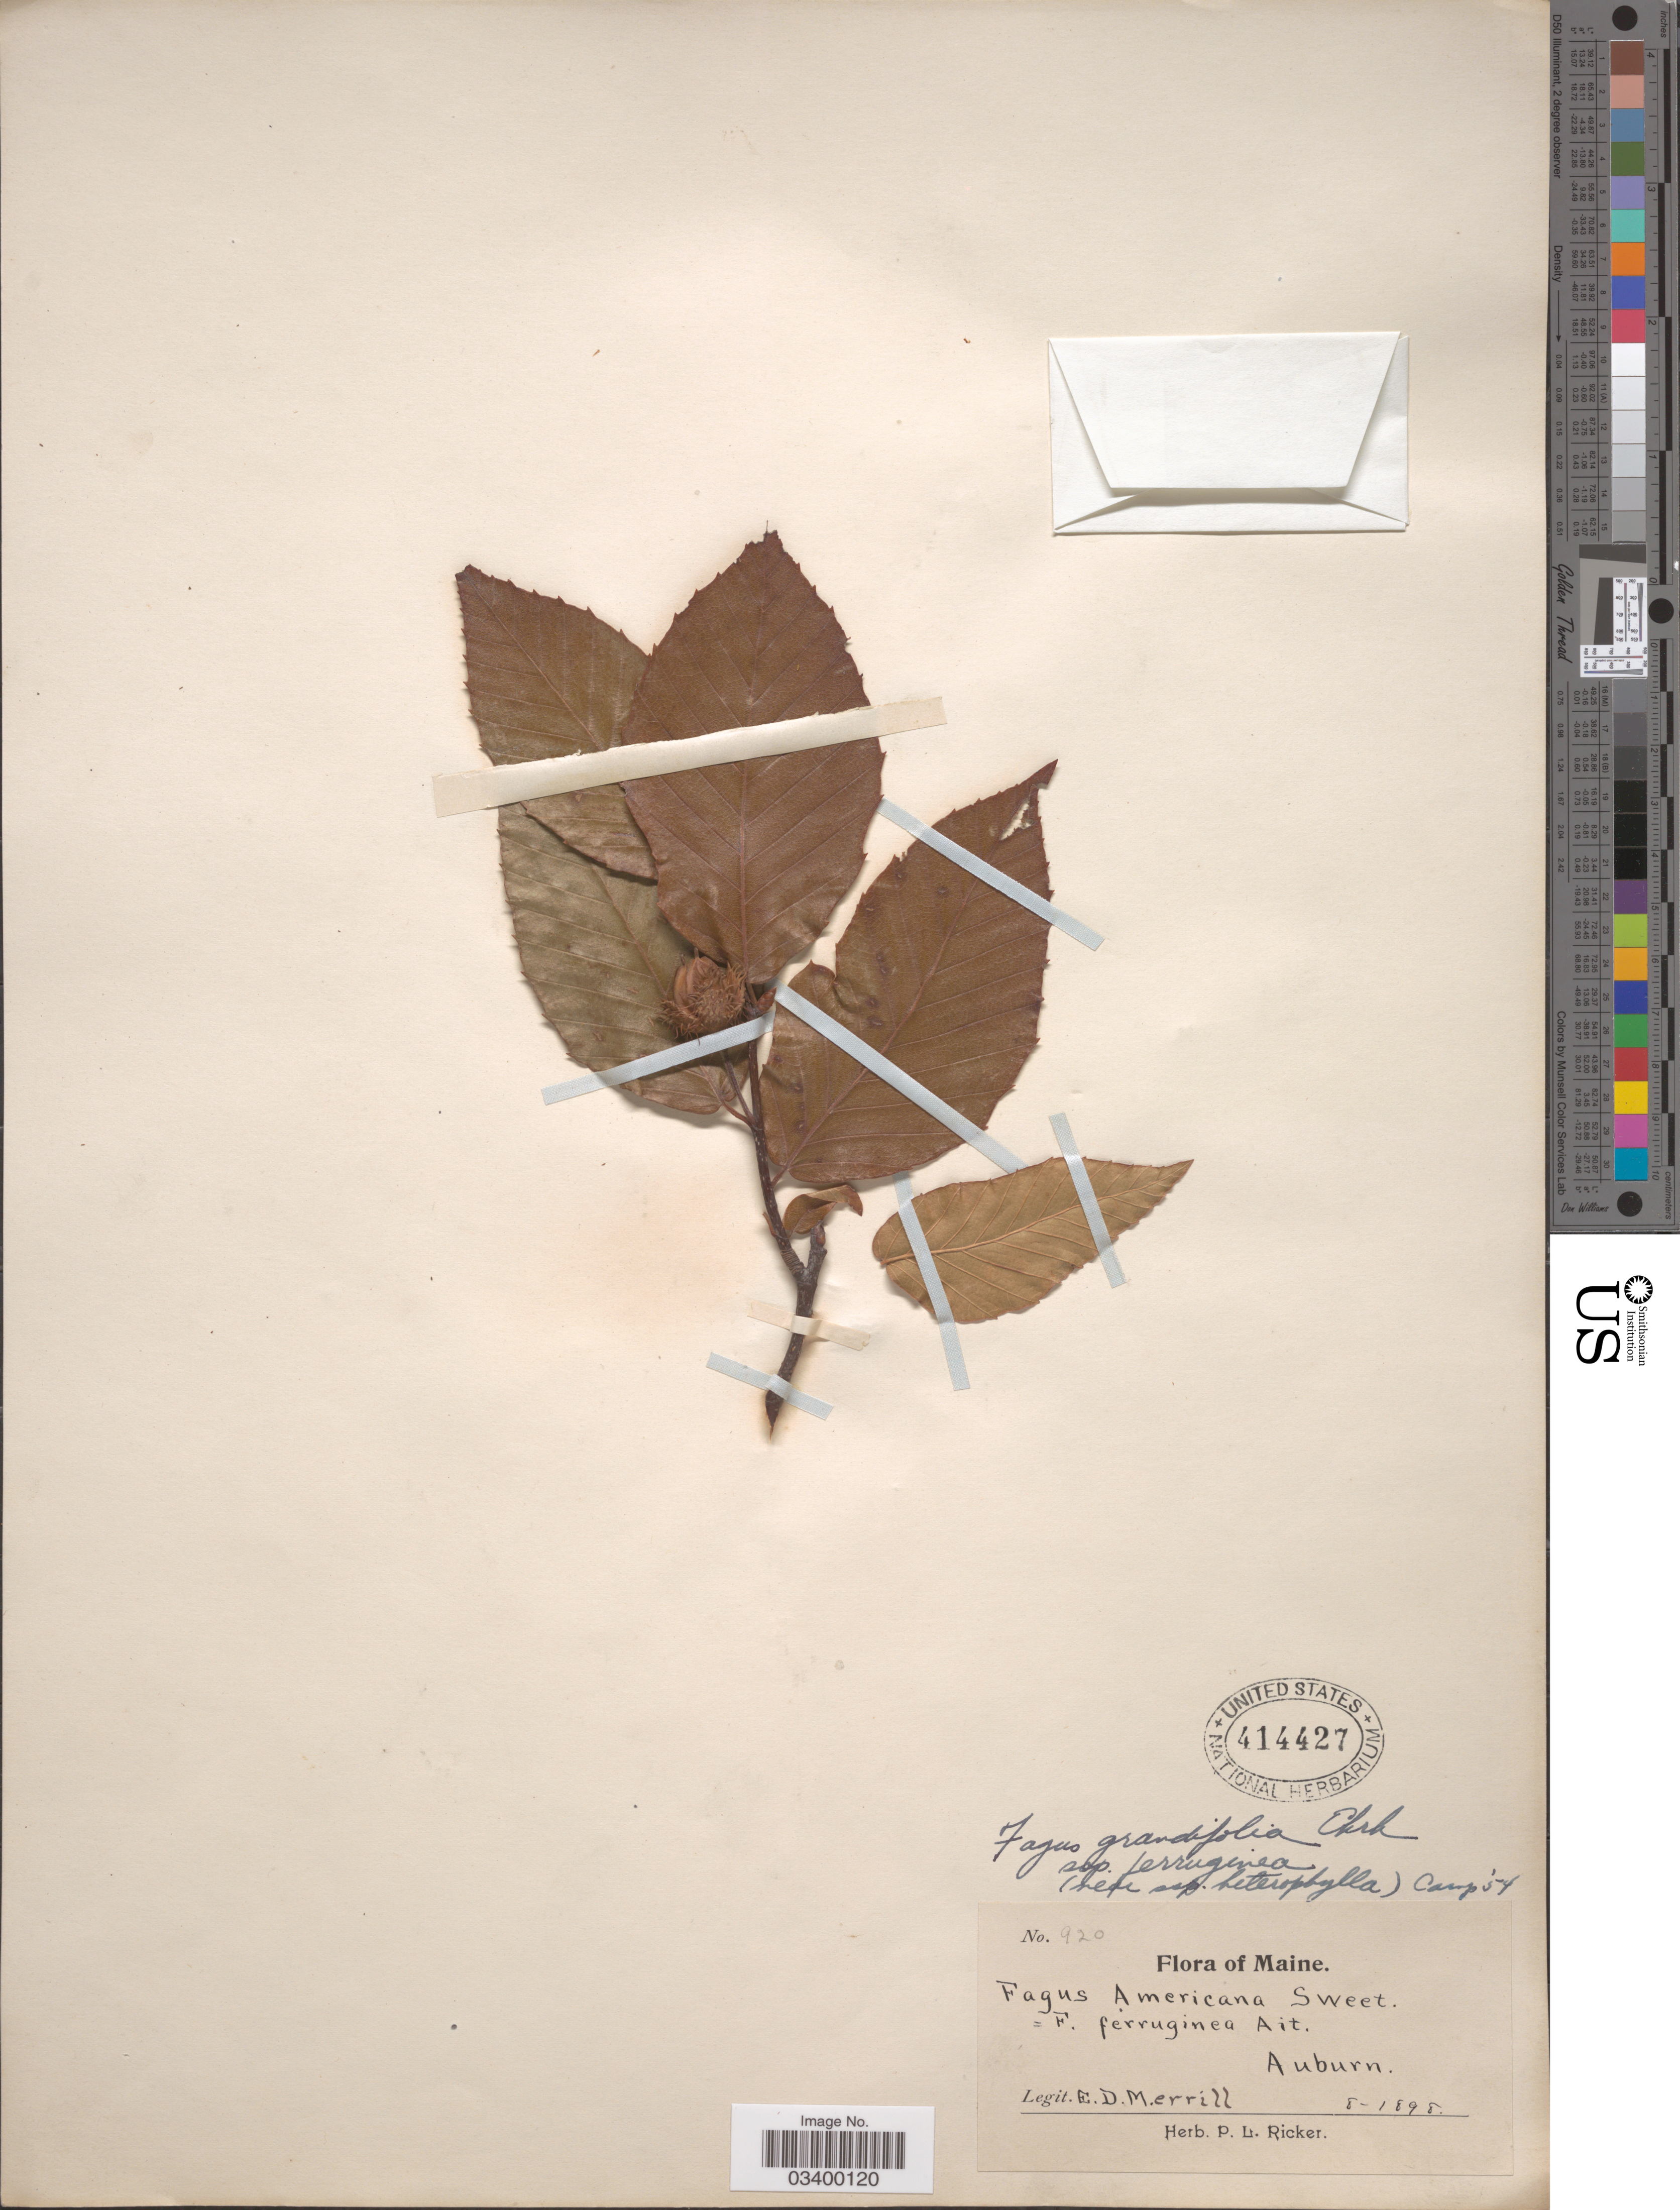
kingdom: Plantae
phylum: Tracheophyta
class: Magnoliopsida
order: Fagales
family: Fagaceae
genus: Fagus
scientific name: Fagus grandifolia var. typica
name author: Rehder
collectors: E. D. Merrill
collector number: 920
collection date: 1898-08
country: United States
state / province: Maine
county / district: Androscoggin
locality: Auburn.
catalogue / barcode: US 414427